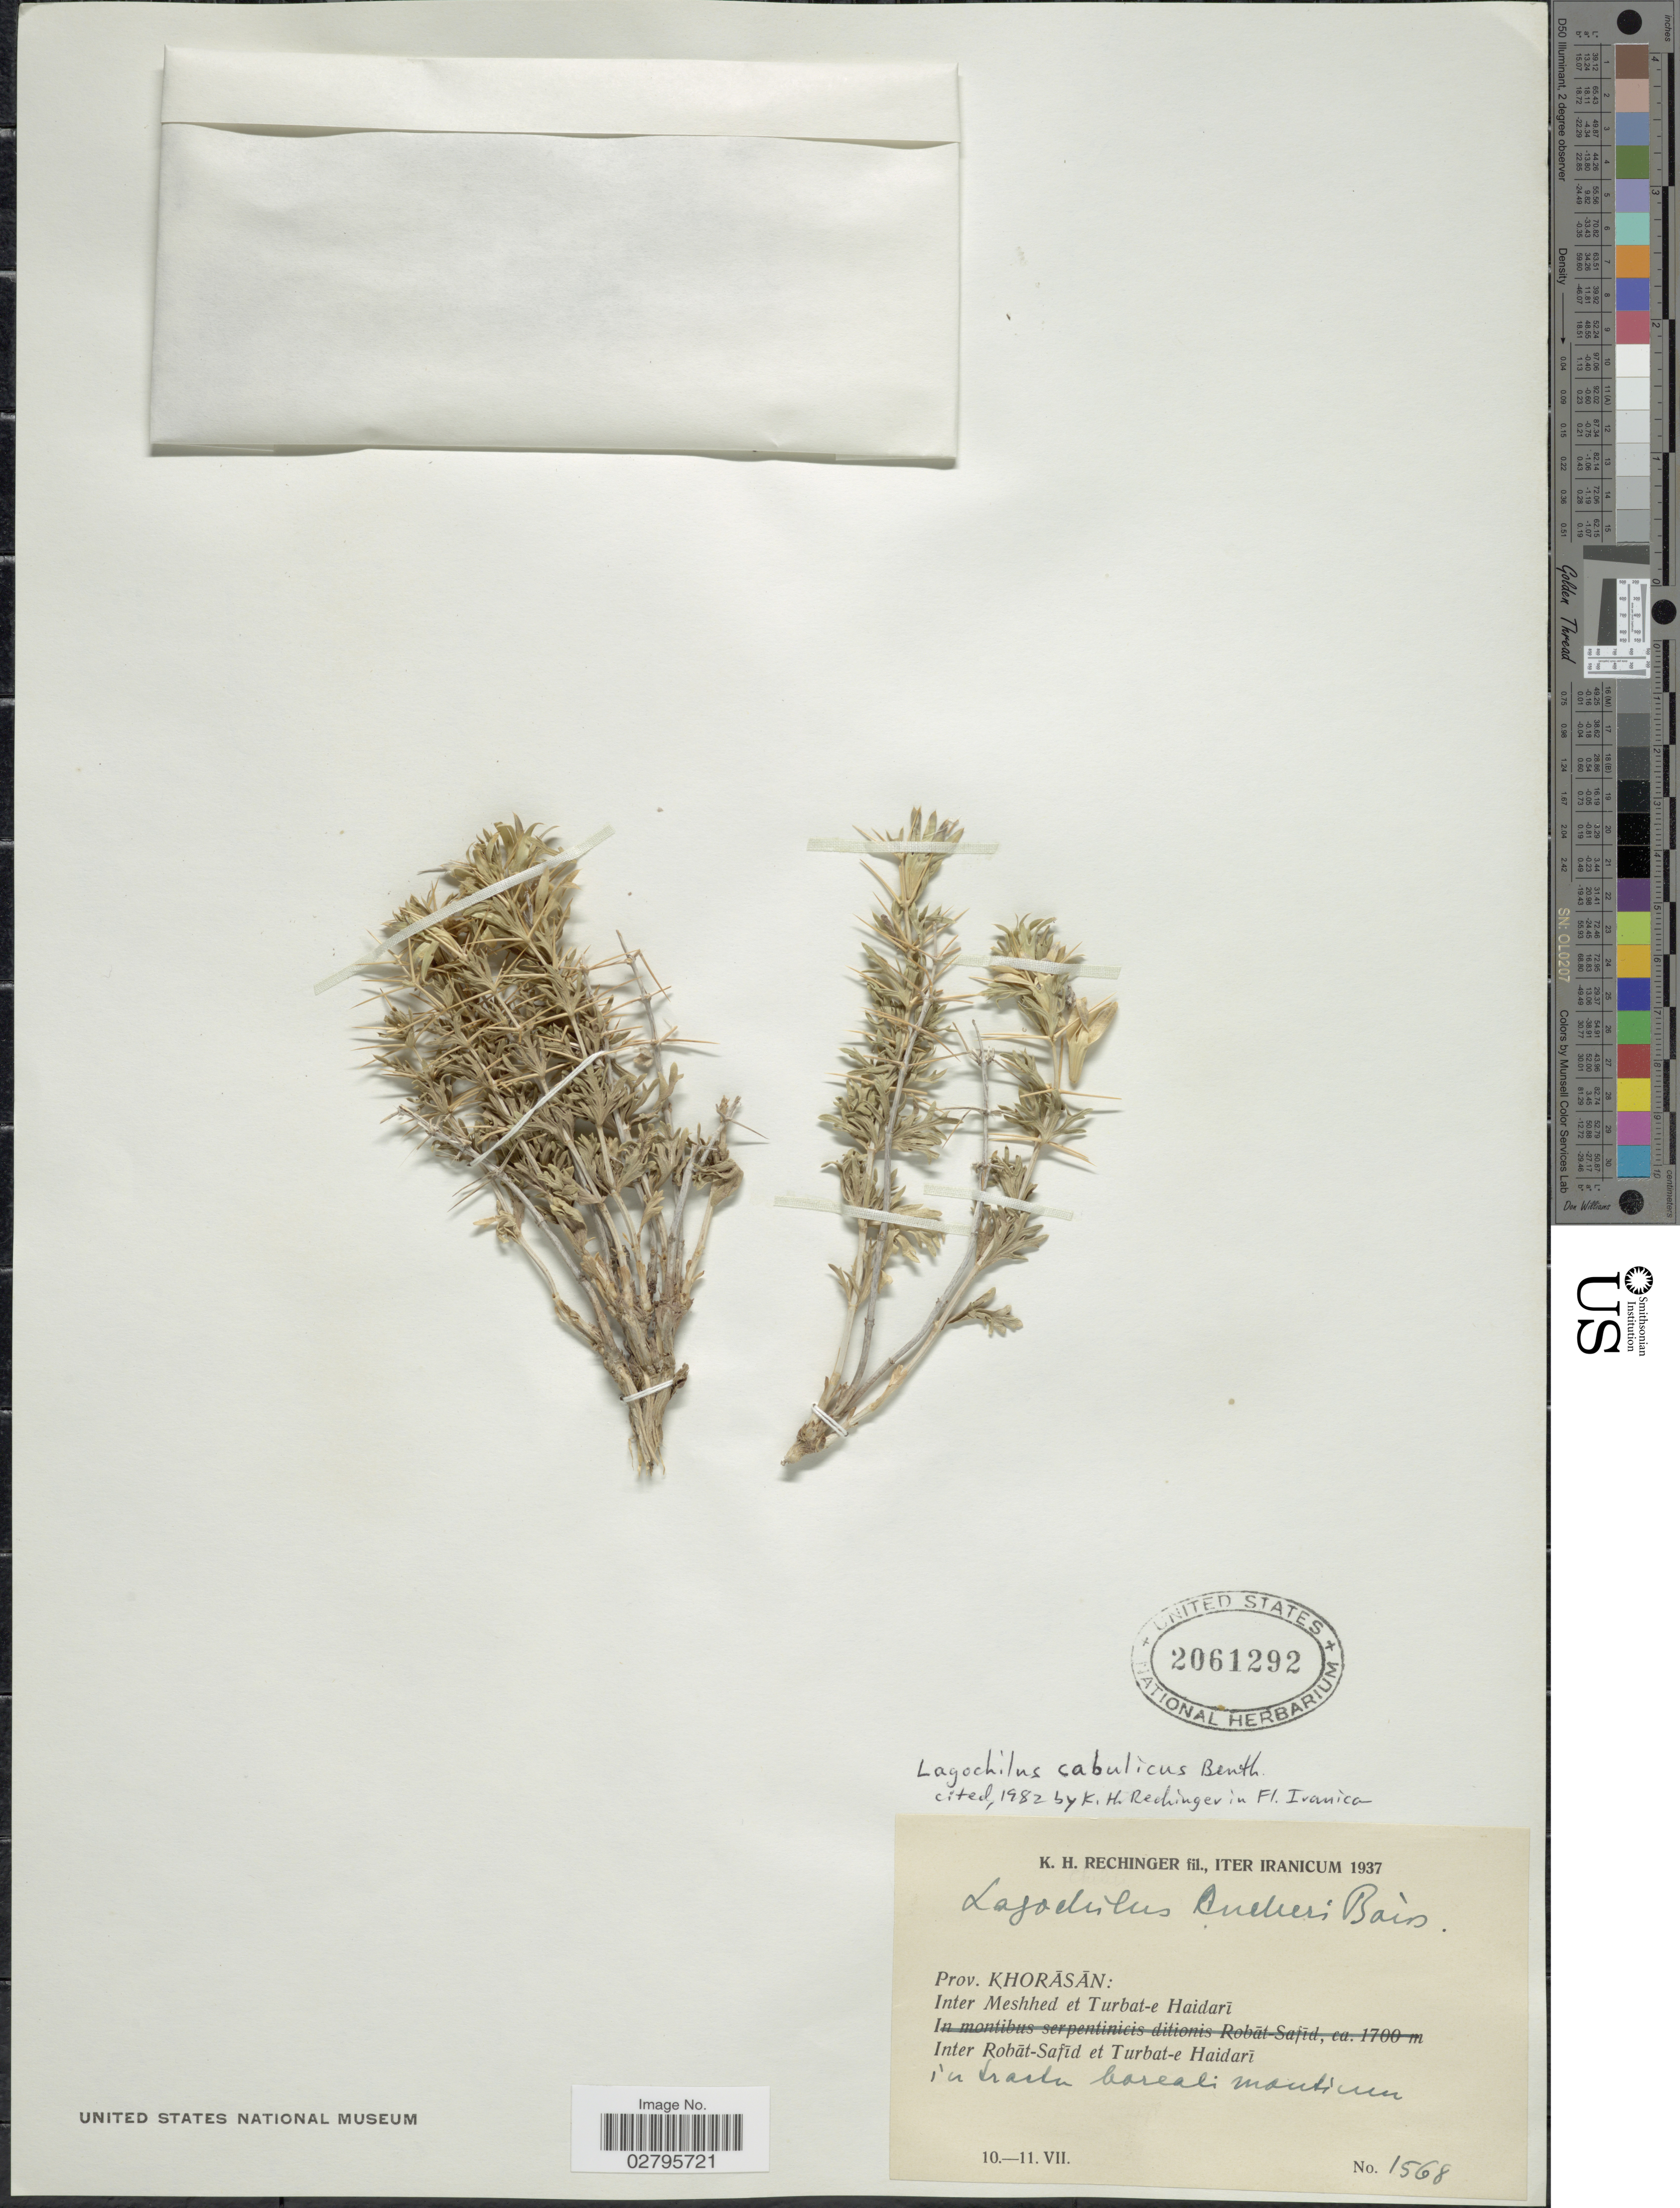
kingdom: Plantae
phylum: Tracheophyta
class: Magnoliopsida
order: Lamiales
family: Lamiaceae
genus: Lagochilus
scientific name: Lagochilus cabulicus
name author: Benth.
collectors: K. H. Rechinger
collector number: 1568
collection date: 1937-07-10/1937-07-11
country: Iran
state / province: Khorasan [obsolete]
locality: Inter Meshed et Turbat-e Haidarí, Inter Robát-Safíd et Turbat-e Haidarí.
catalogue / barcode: US 2061292